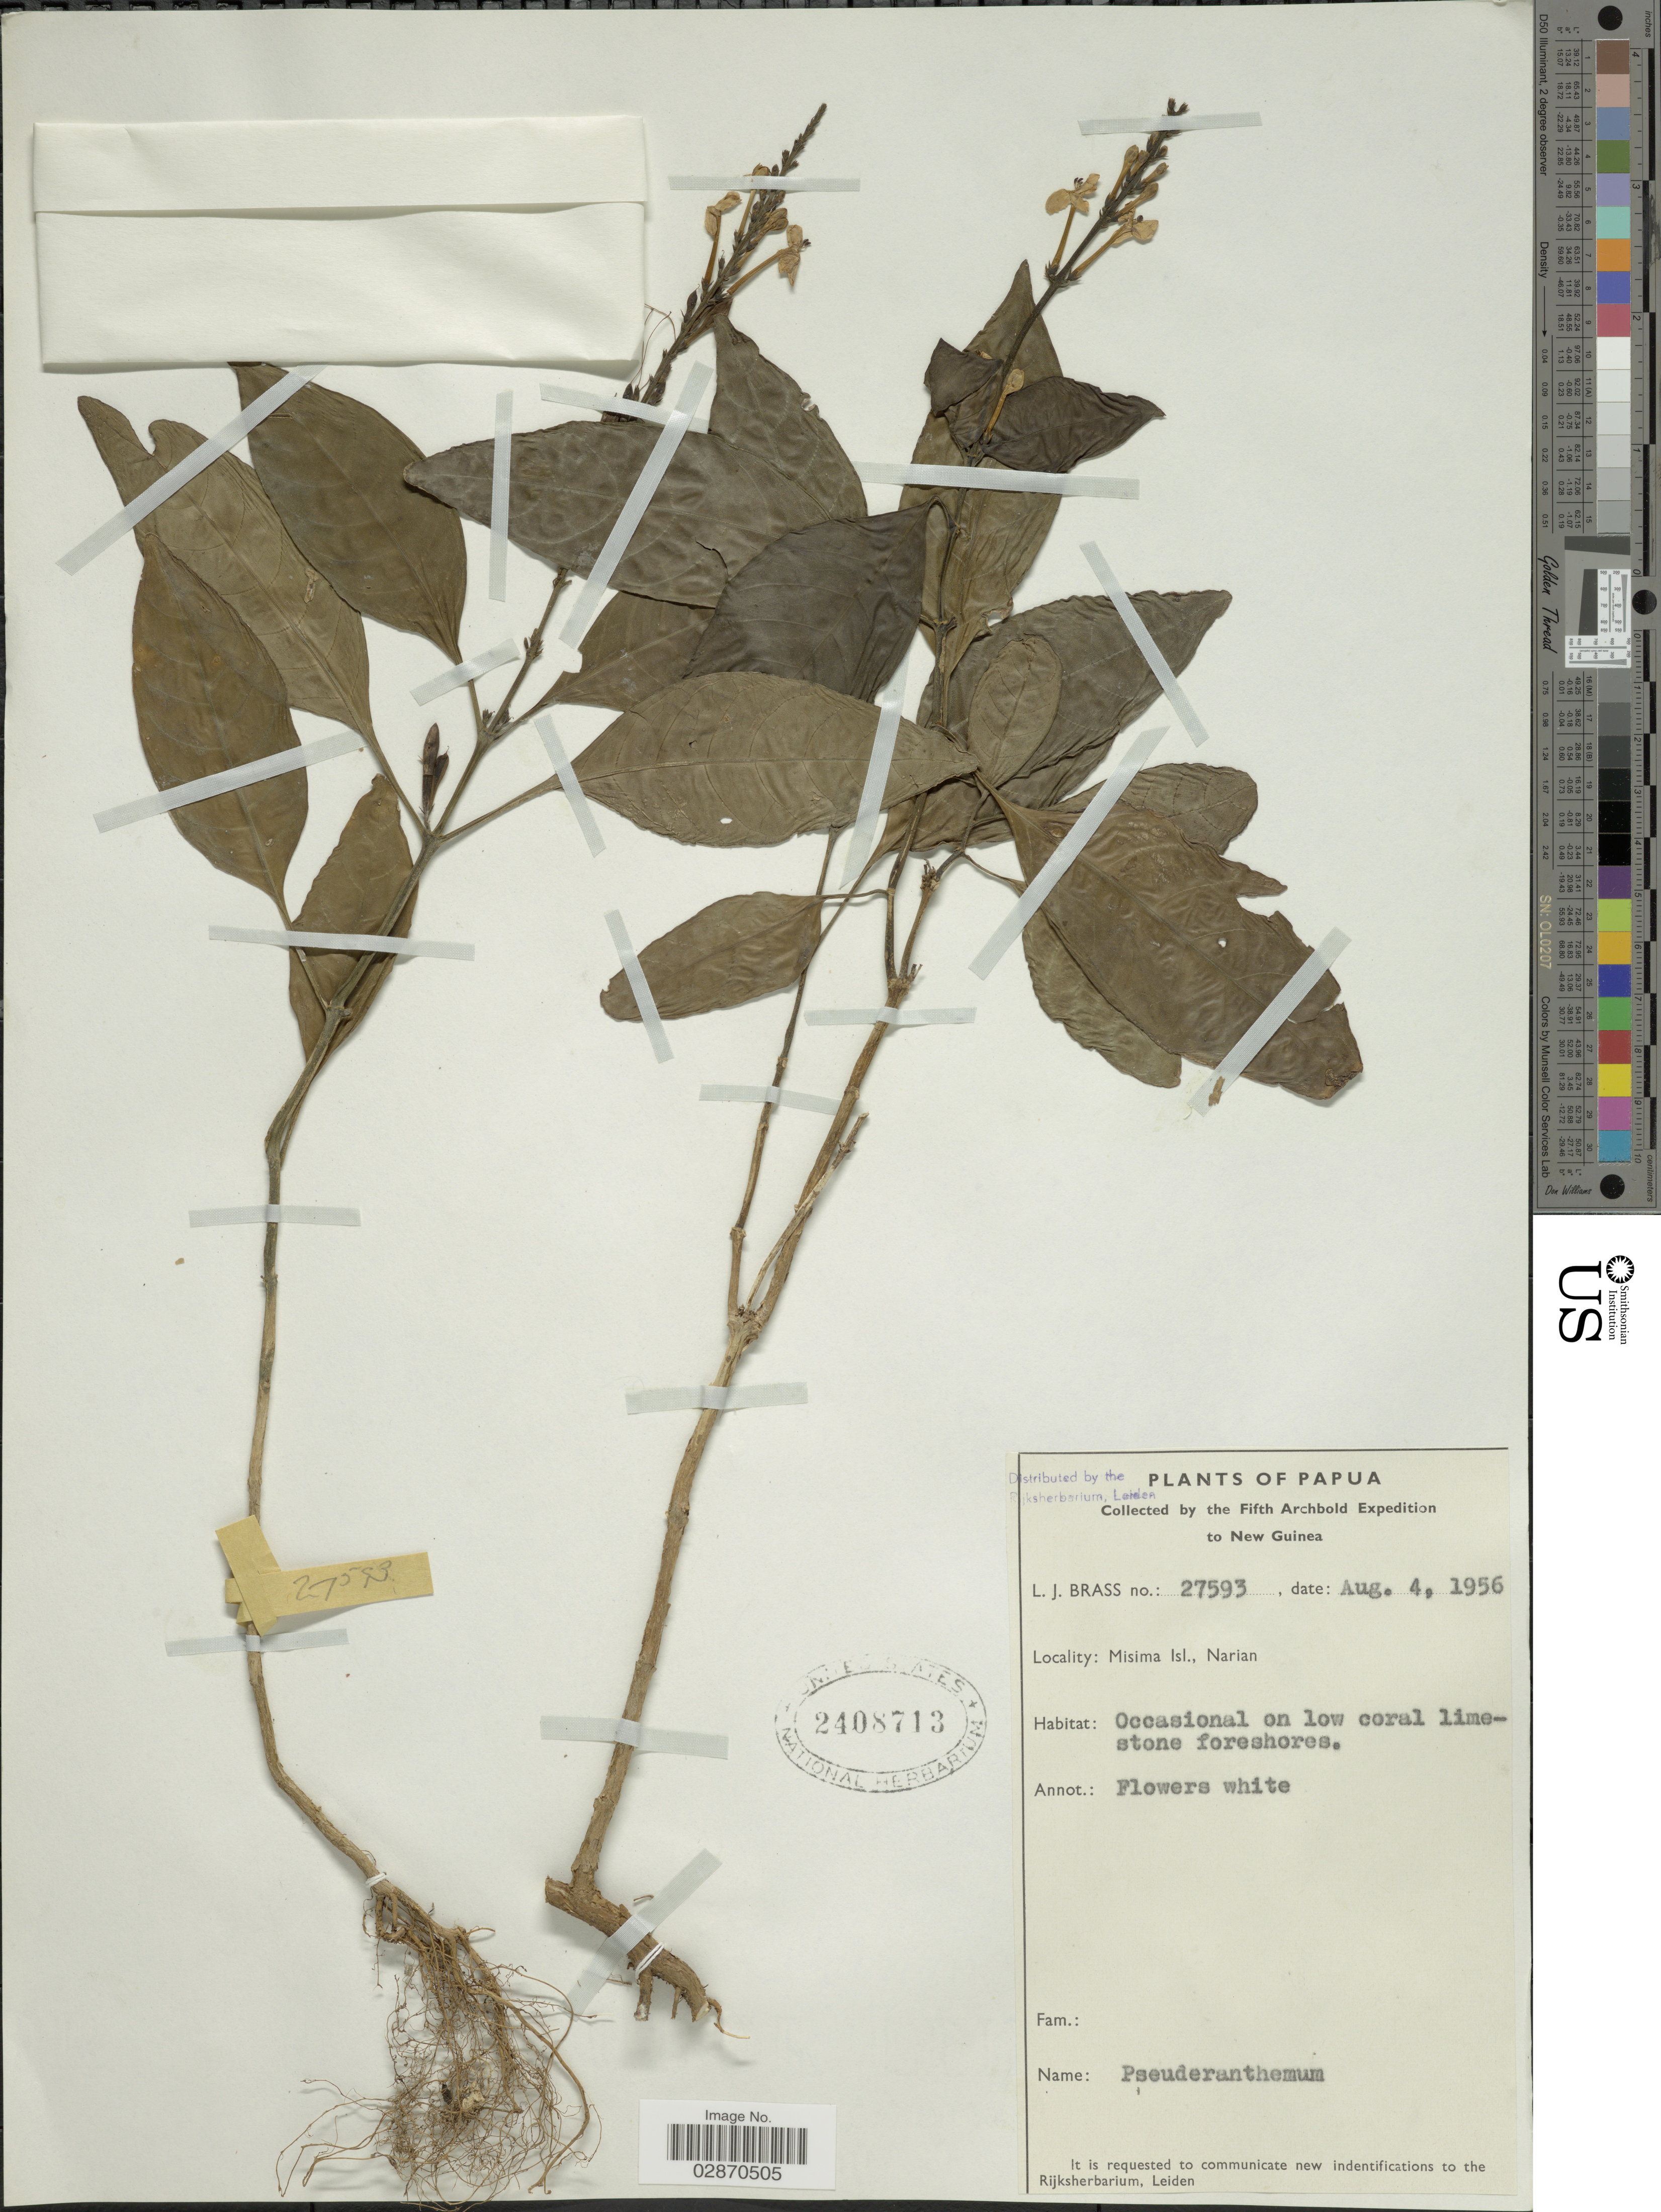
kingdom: Plantae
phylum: Tracheophyta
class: Magnoliopsida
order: Lamiales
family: Acanthaceae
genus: Pseuderanthemum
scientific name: Pseuderanthemum sp.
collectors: L. J. Brass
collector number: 27593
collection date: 1956-08-04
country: Papua New Guinea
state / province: Milne Bay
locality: Papua. New Guinea. Misima Isl., Narian.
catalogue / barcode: US 2408713